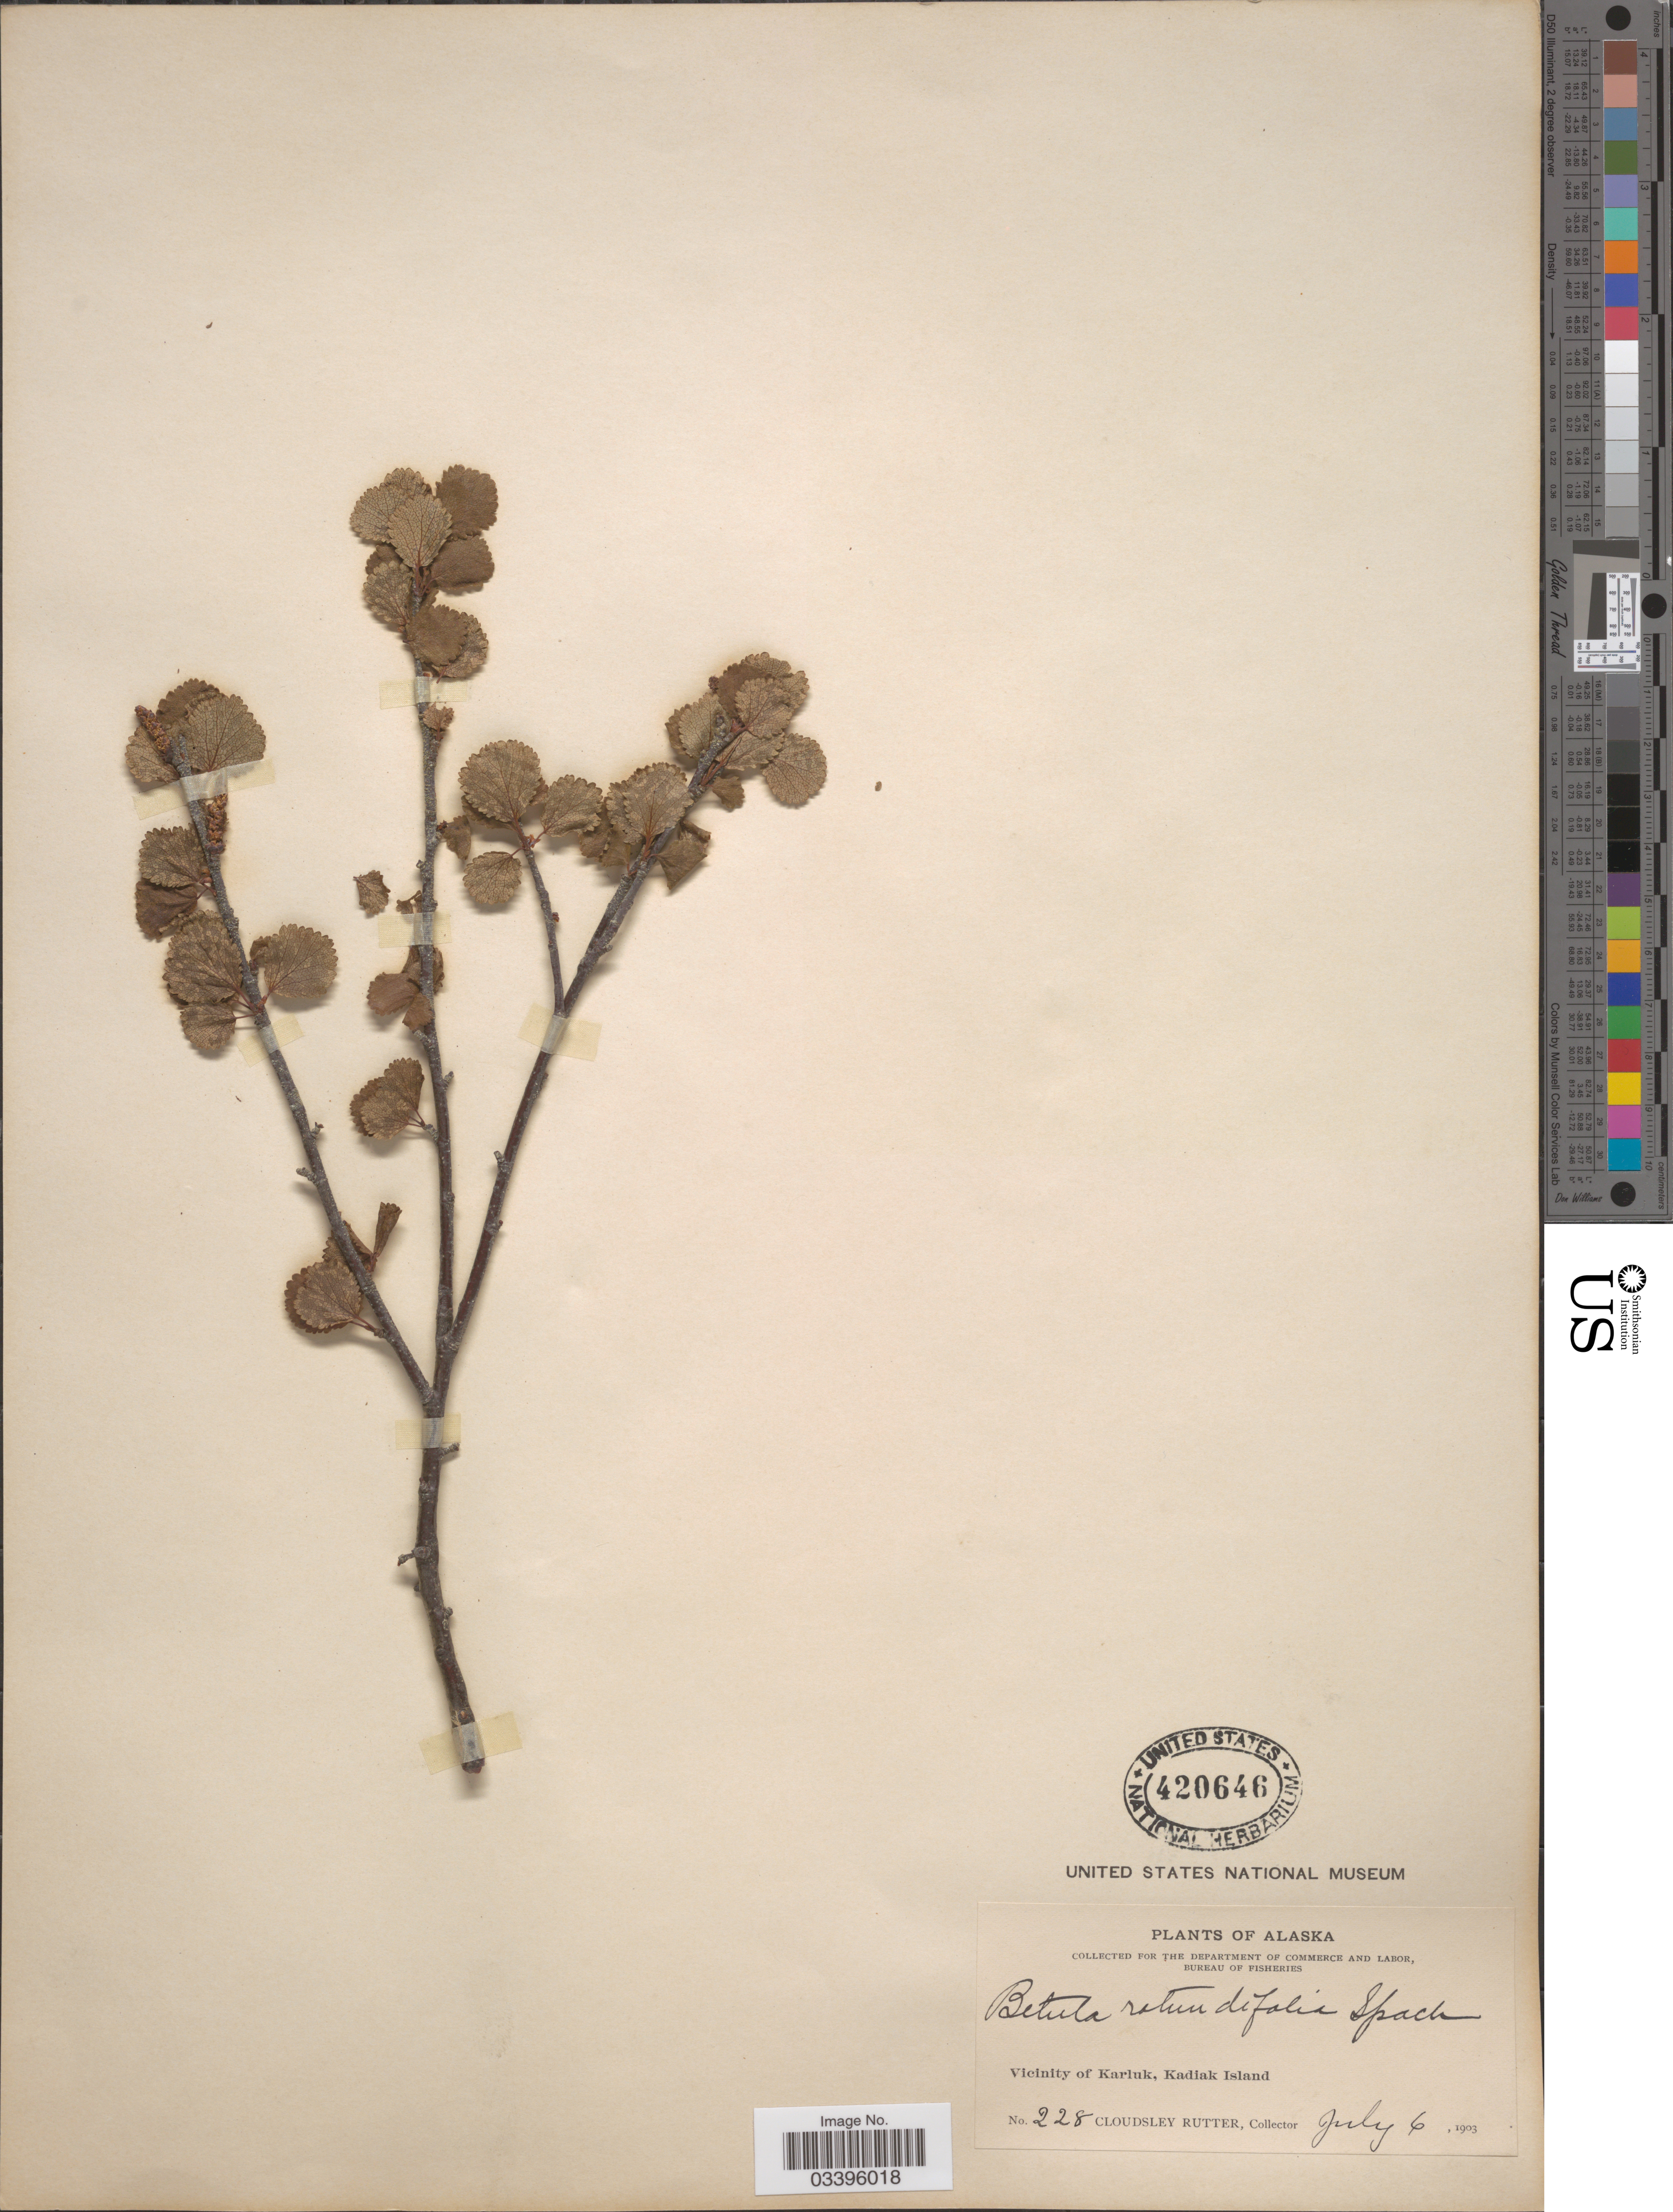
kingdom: Plantae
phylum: Tracheophyta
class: Magnoliopsida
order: Fagales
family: Betulaceae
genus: Betula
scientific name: Betula nana subsp. rotundifolia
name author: (Spach) Malyschev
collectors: C. Rutter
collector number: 228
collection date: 1903-07-06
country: United States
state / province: Alaska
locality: Vicinity of Karluk, Kadiak Island.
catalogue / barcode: US 420646